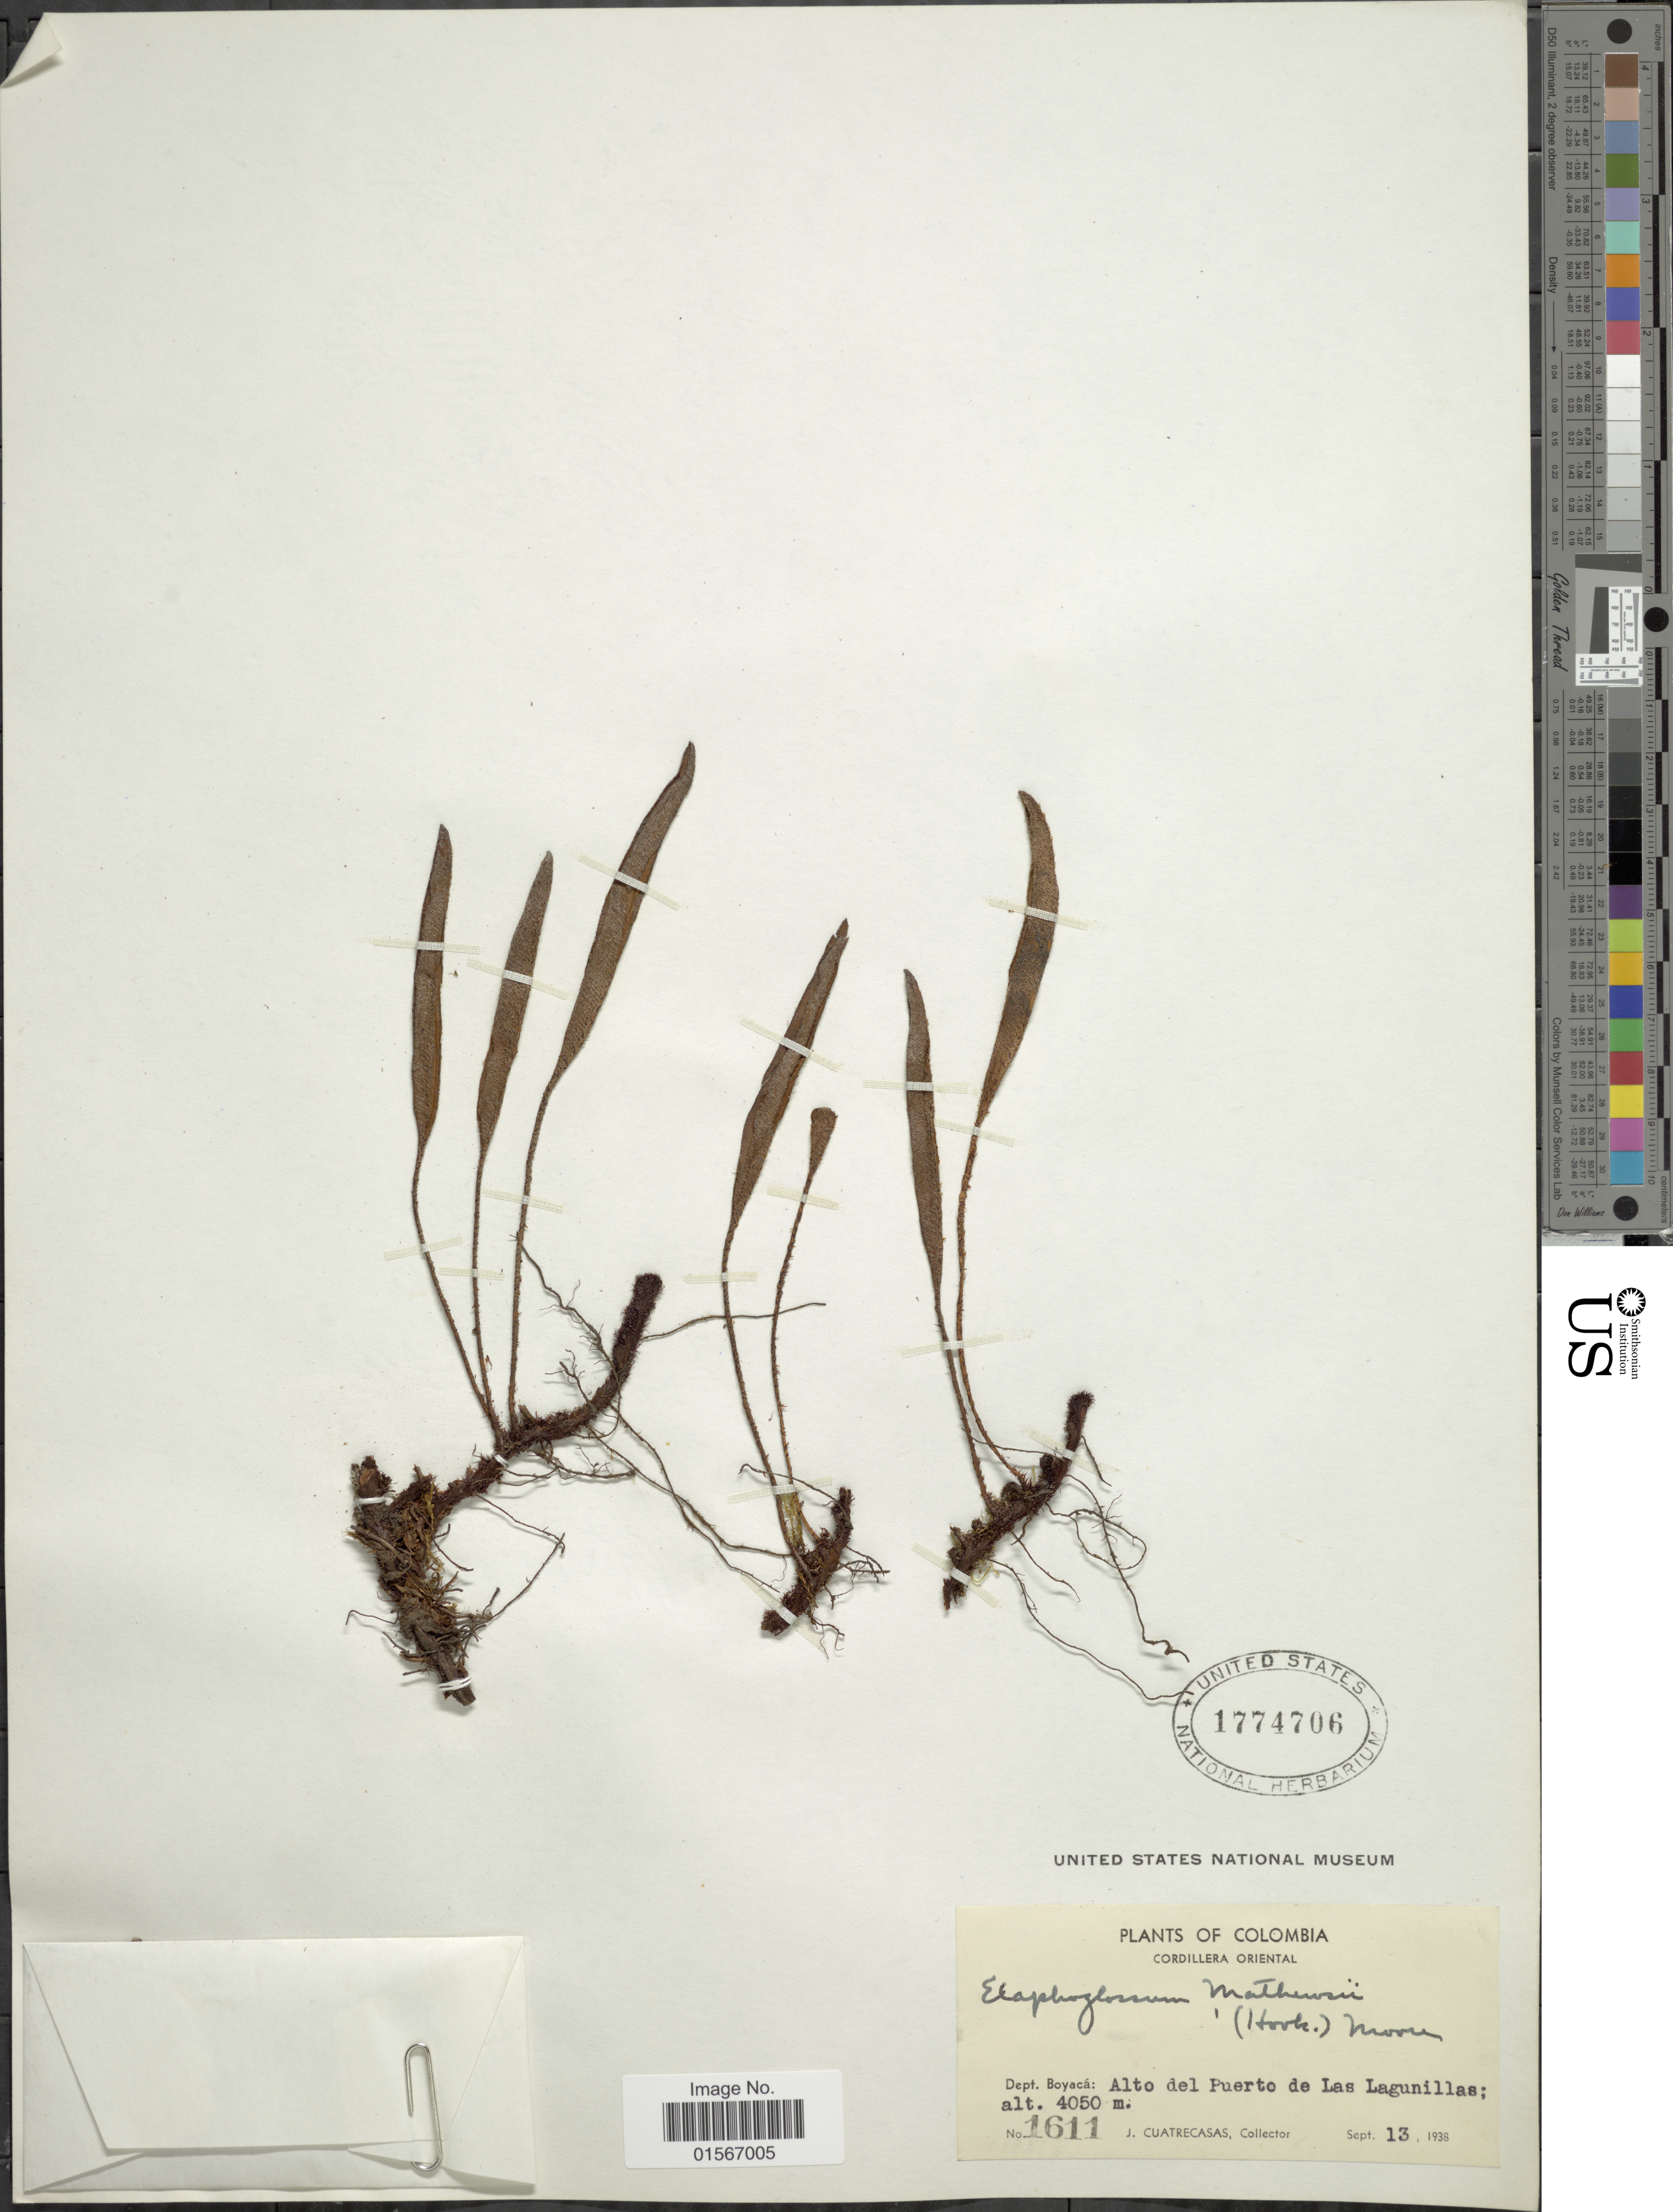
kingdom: Plantae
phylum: Tracheophyta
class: Polypodiopsida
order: Polypodiales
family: Dryopteridaceae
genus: Elaphoglossum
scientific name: Elaphoglossum mathewsii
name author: (Fée) T. Moore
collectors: J. Cuatrecasas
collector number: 1611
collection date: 1938-09-13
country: Colombia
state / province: Boyacá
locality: Cordillera Oriental, Dept. Boyacá: Alto del Puerto de Las Lagunillas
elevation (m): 4050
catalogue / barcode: US 1774706